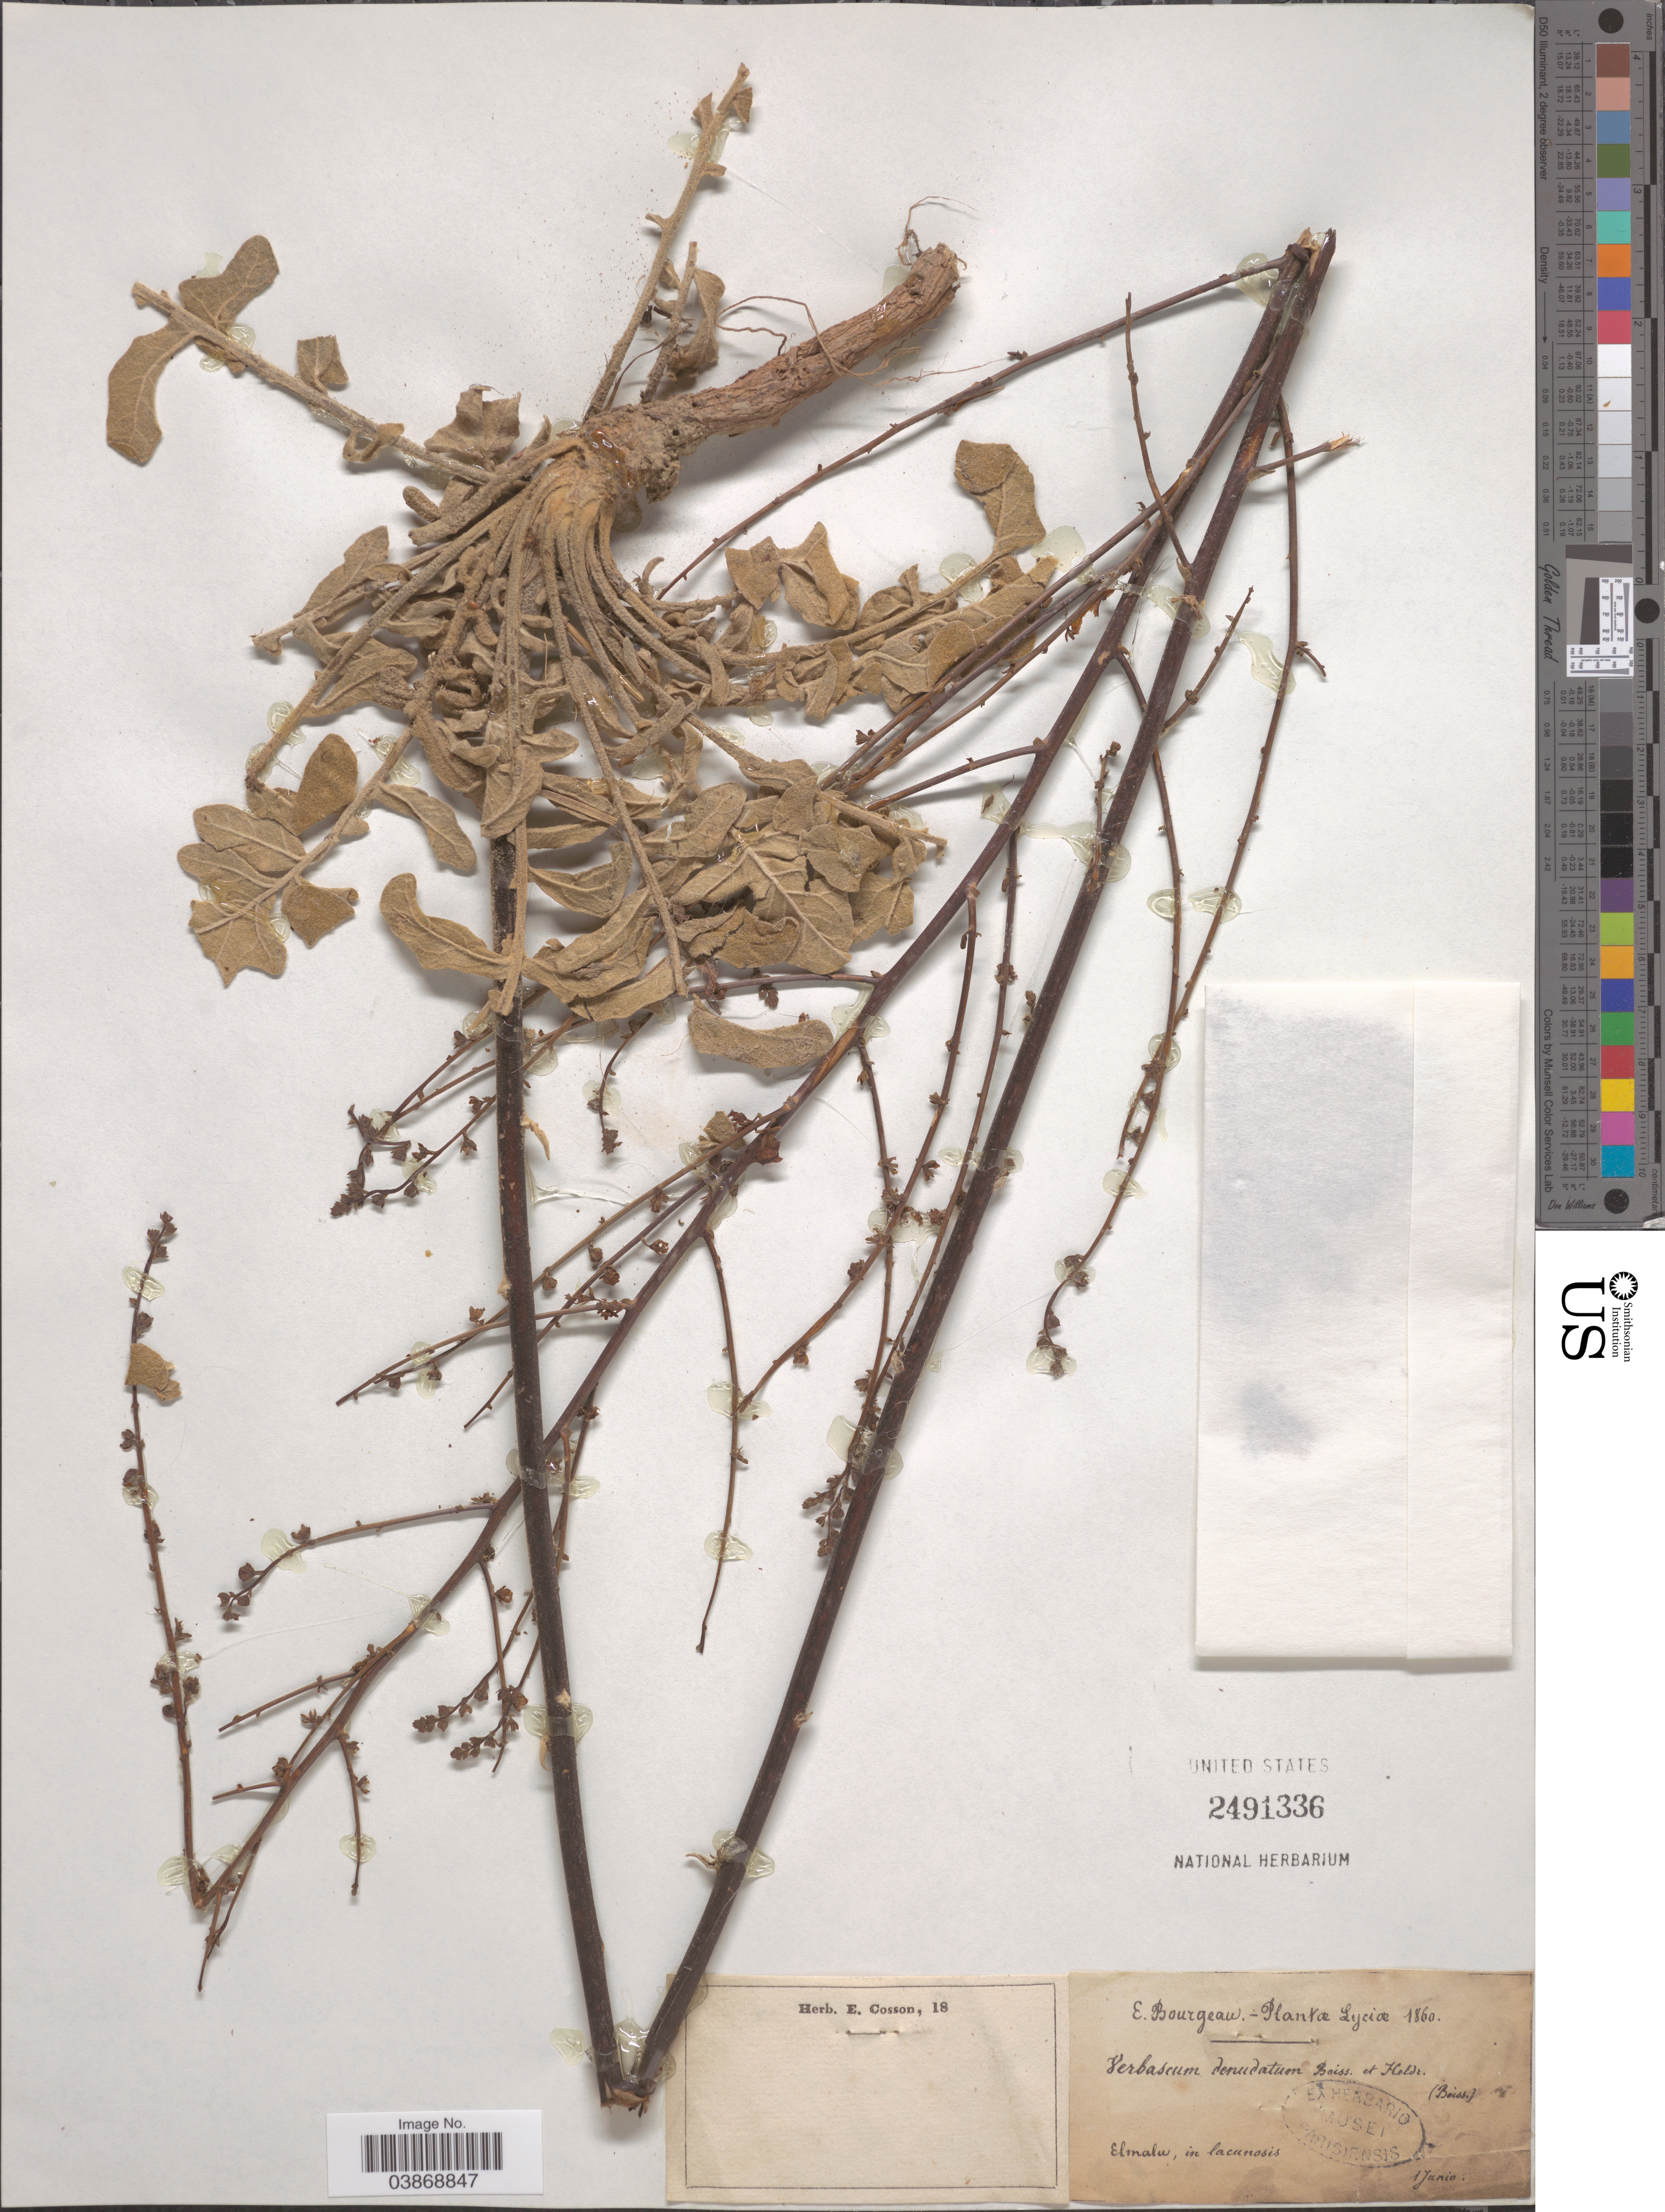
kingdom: Plantae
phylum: Tracheophyta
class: Magnoliopsida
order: Lamiales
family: Scrophulariaceae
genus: Verbascum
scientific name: Verbascum denudatum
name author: Boiss. & Heldr.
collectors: E. Bourgeau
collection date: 1860-06-01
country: Turkey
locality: Lyciæ. Elmalu, in lacunosis.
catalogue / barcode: US 2491336